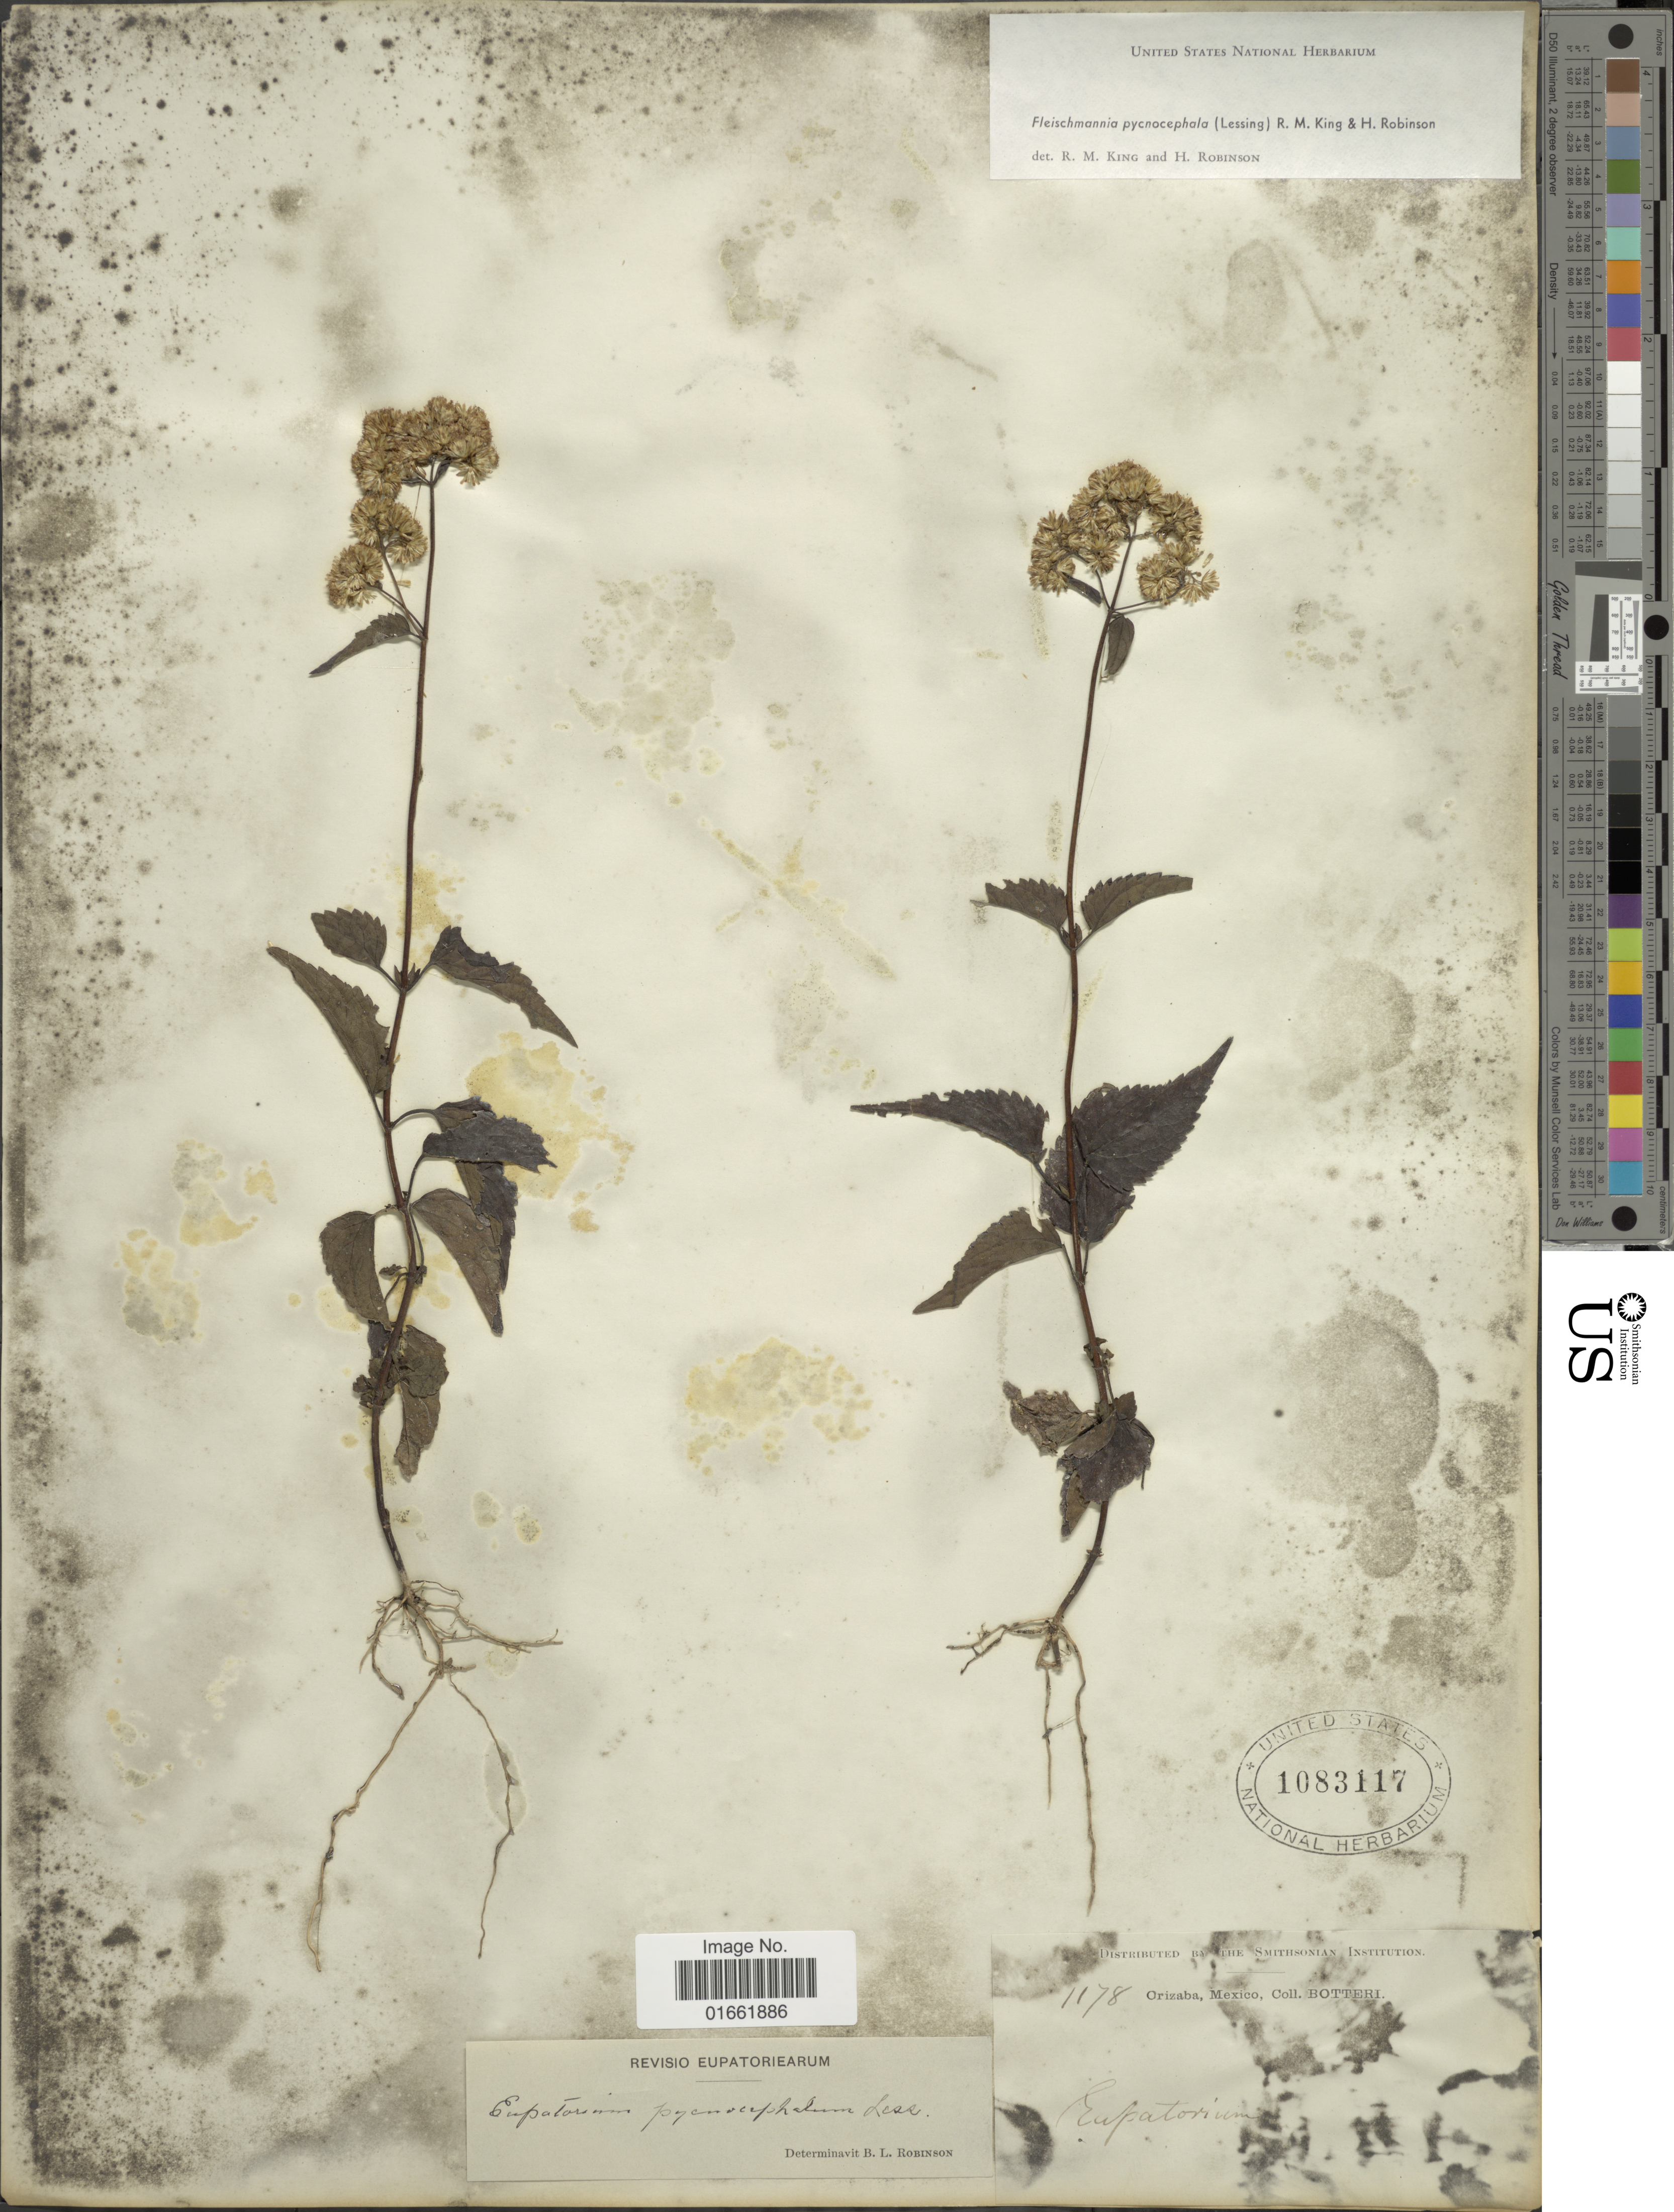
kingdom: Plantae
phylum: Tracheophyta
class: Magnoliopsida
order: Asterales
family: Asteraceae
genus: Fleischmannia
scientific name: Fleischmannia pycnocephala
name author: (Less.) R.M. King & H. Rob.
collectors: -. Botteri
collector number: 1178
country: Mexico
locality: Orizaba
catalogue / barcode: US 1083117